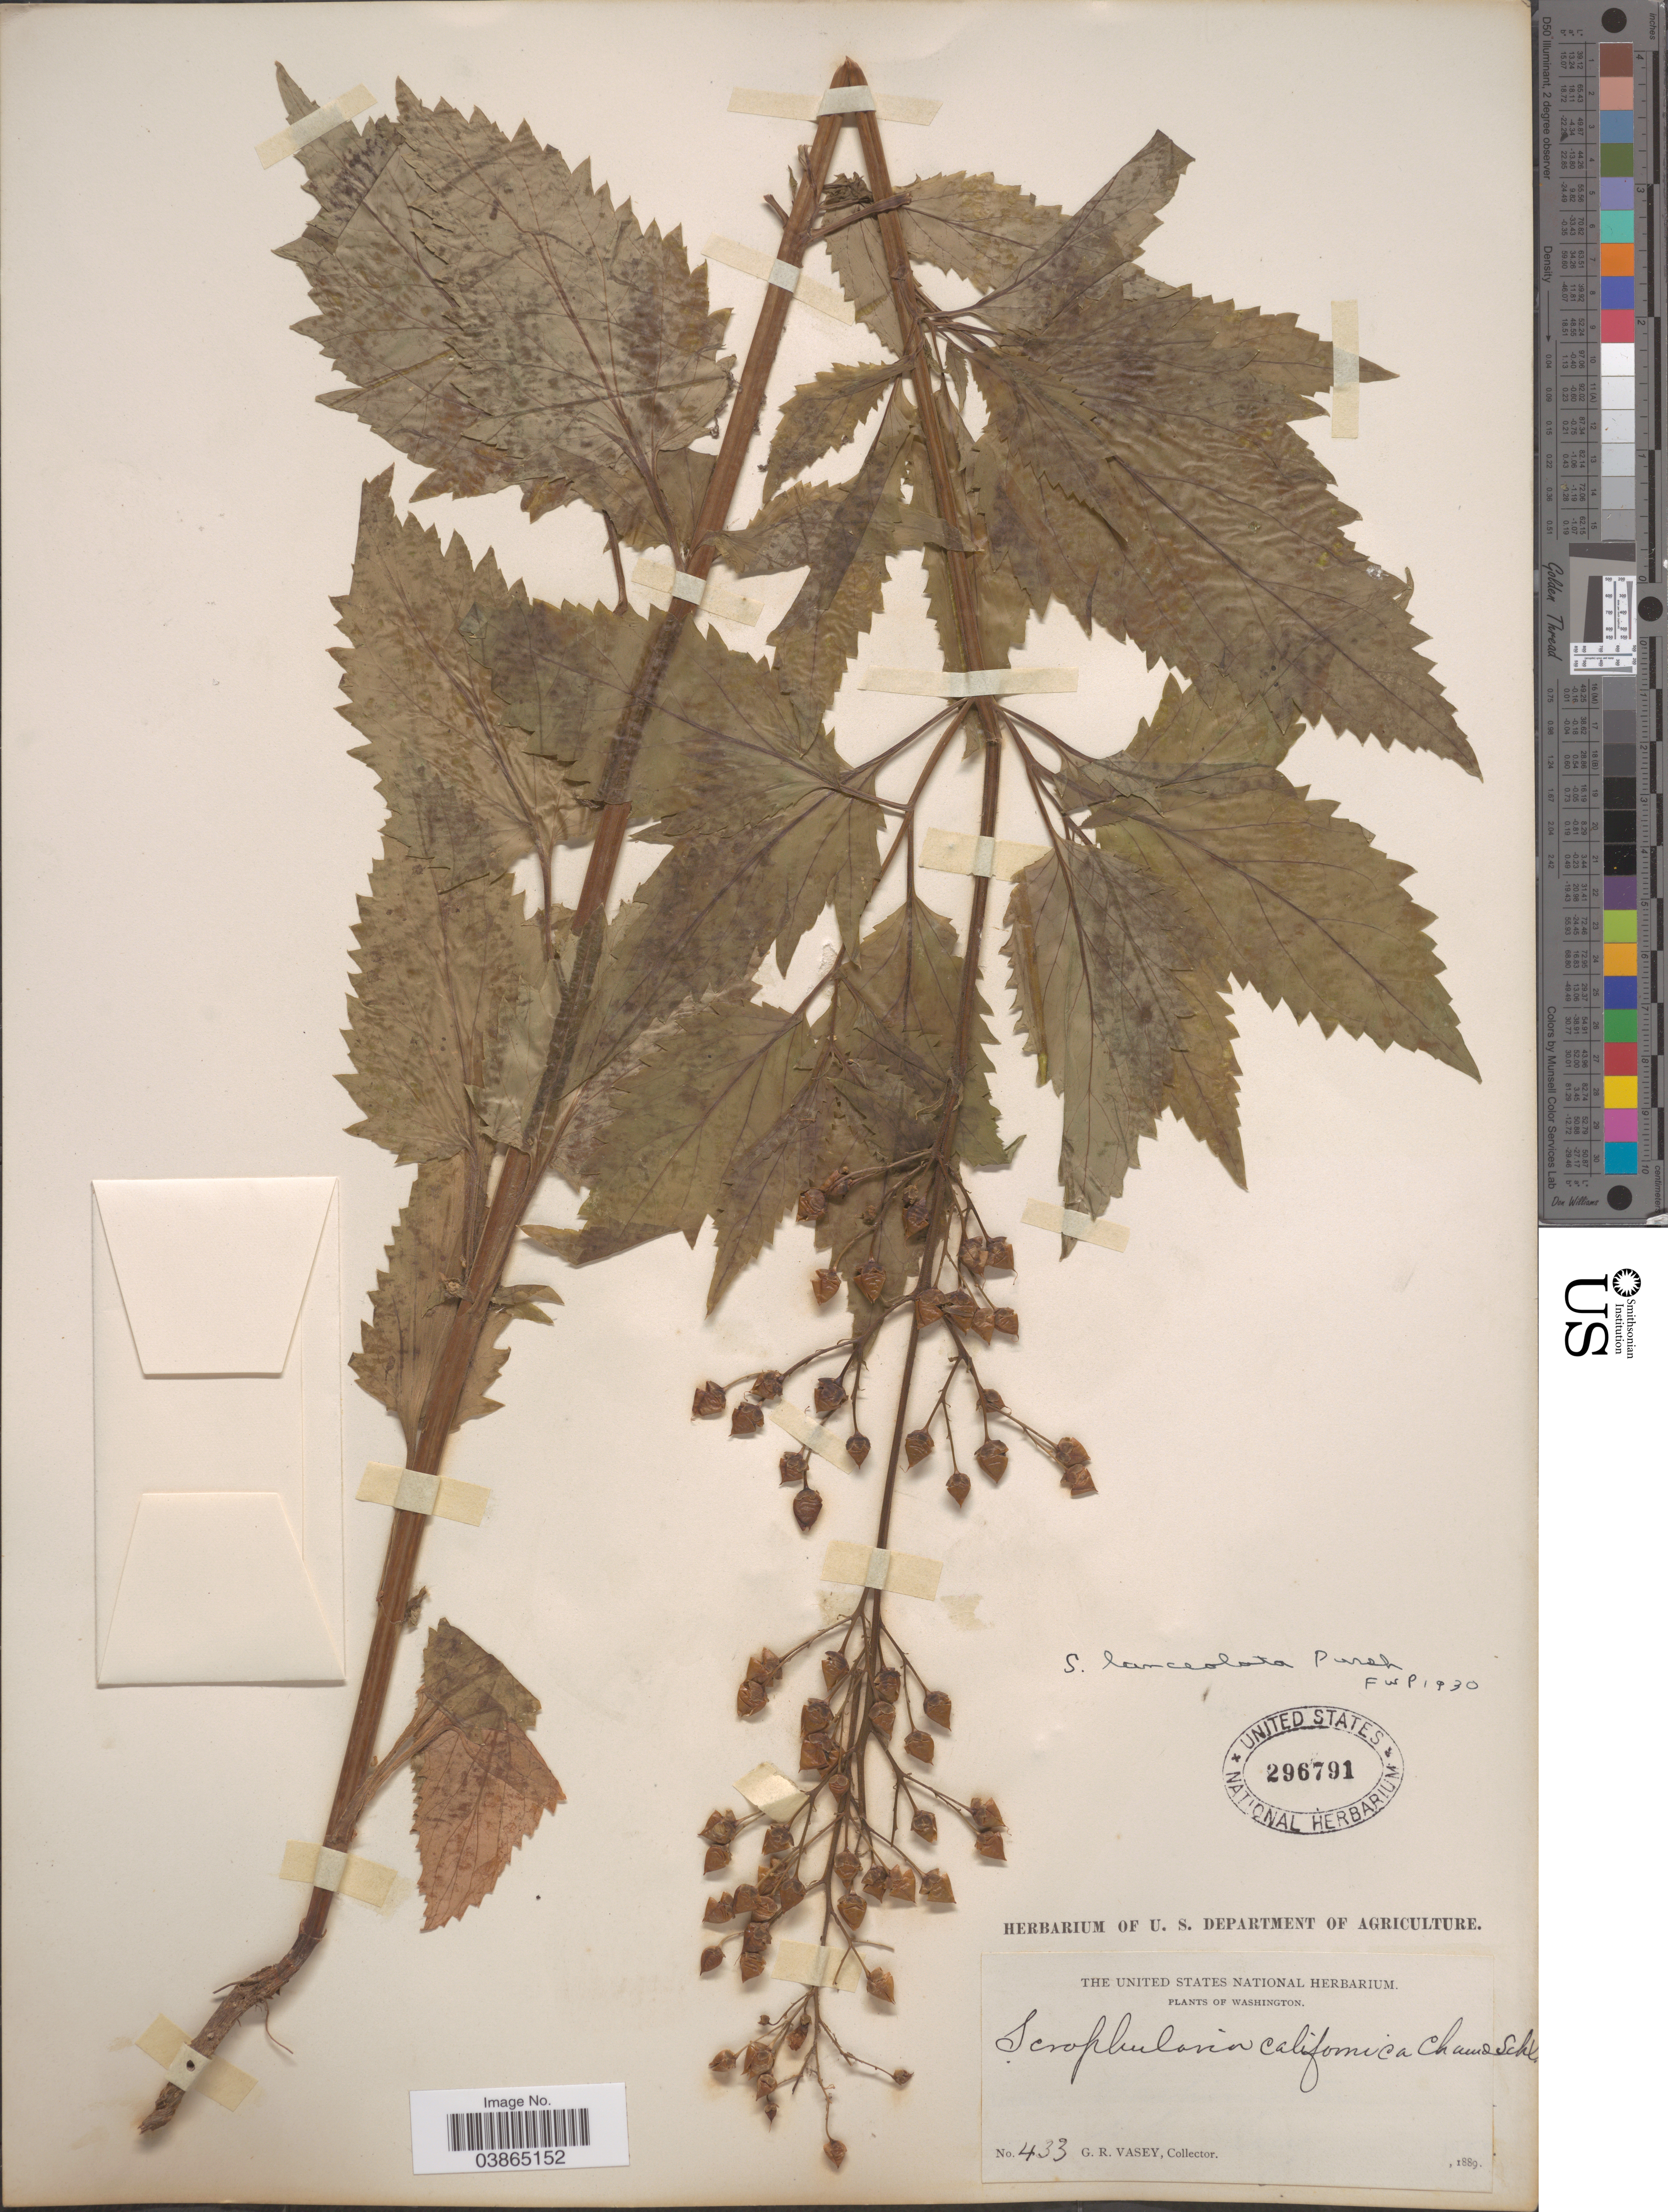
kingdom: Plantae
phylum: Tracheophyta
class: Magnoliopsida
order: Lamiales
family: Scrophulariaceae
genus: Scrophularia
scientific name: Scrophularia lanceolata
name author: Pursh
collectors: G. R. Vasey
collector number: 433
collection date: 1889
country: United States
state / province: Washington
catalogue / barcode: US 296791